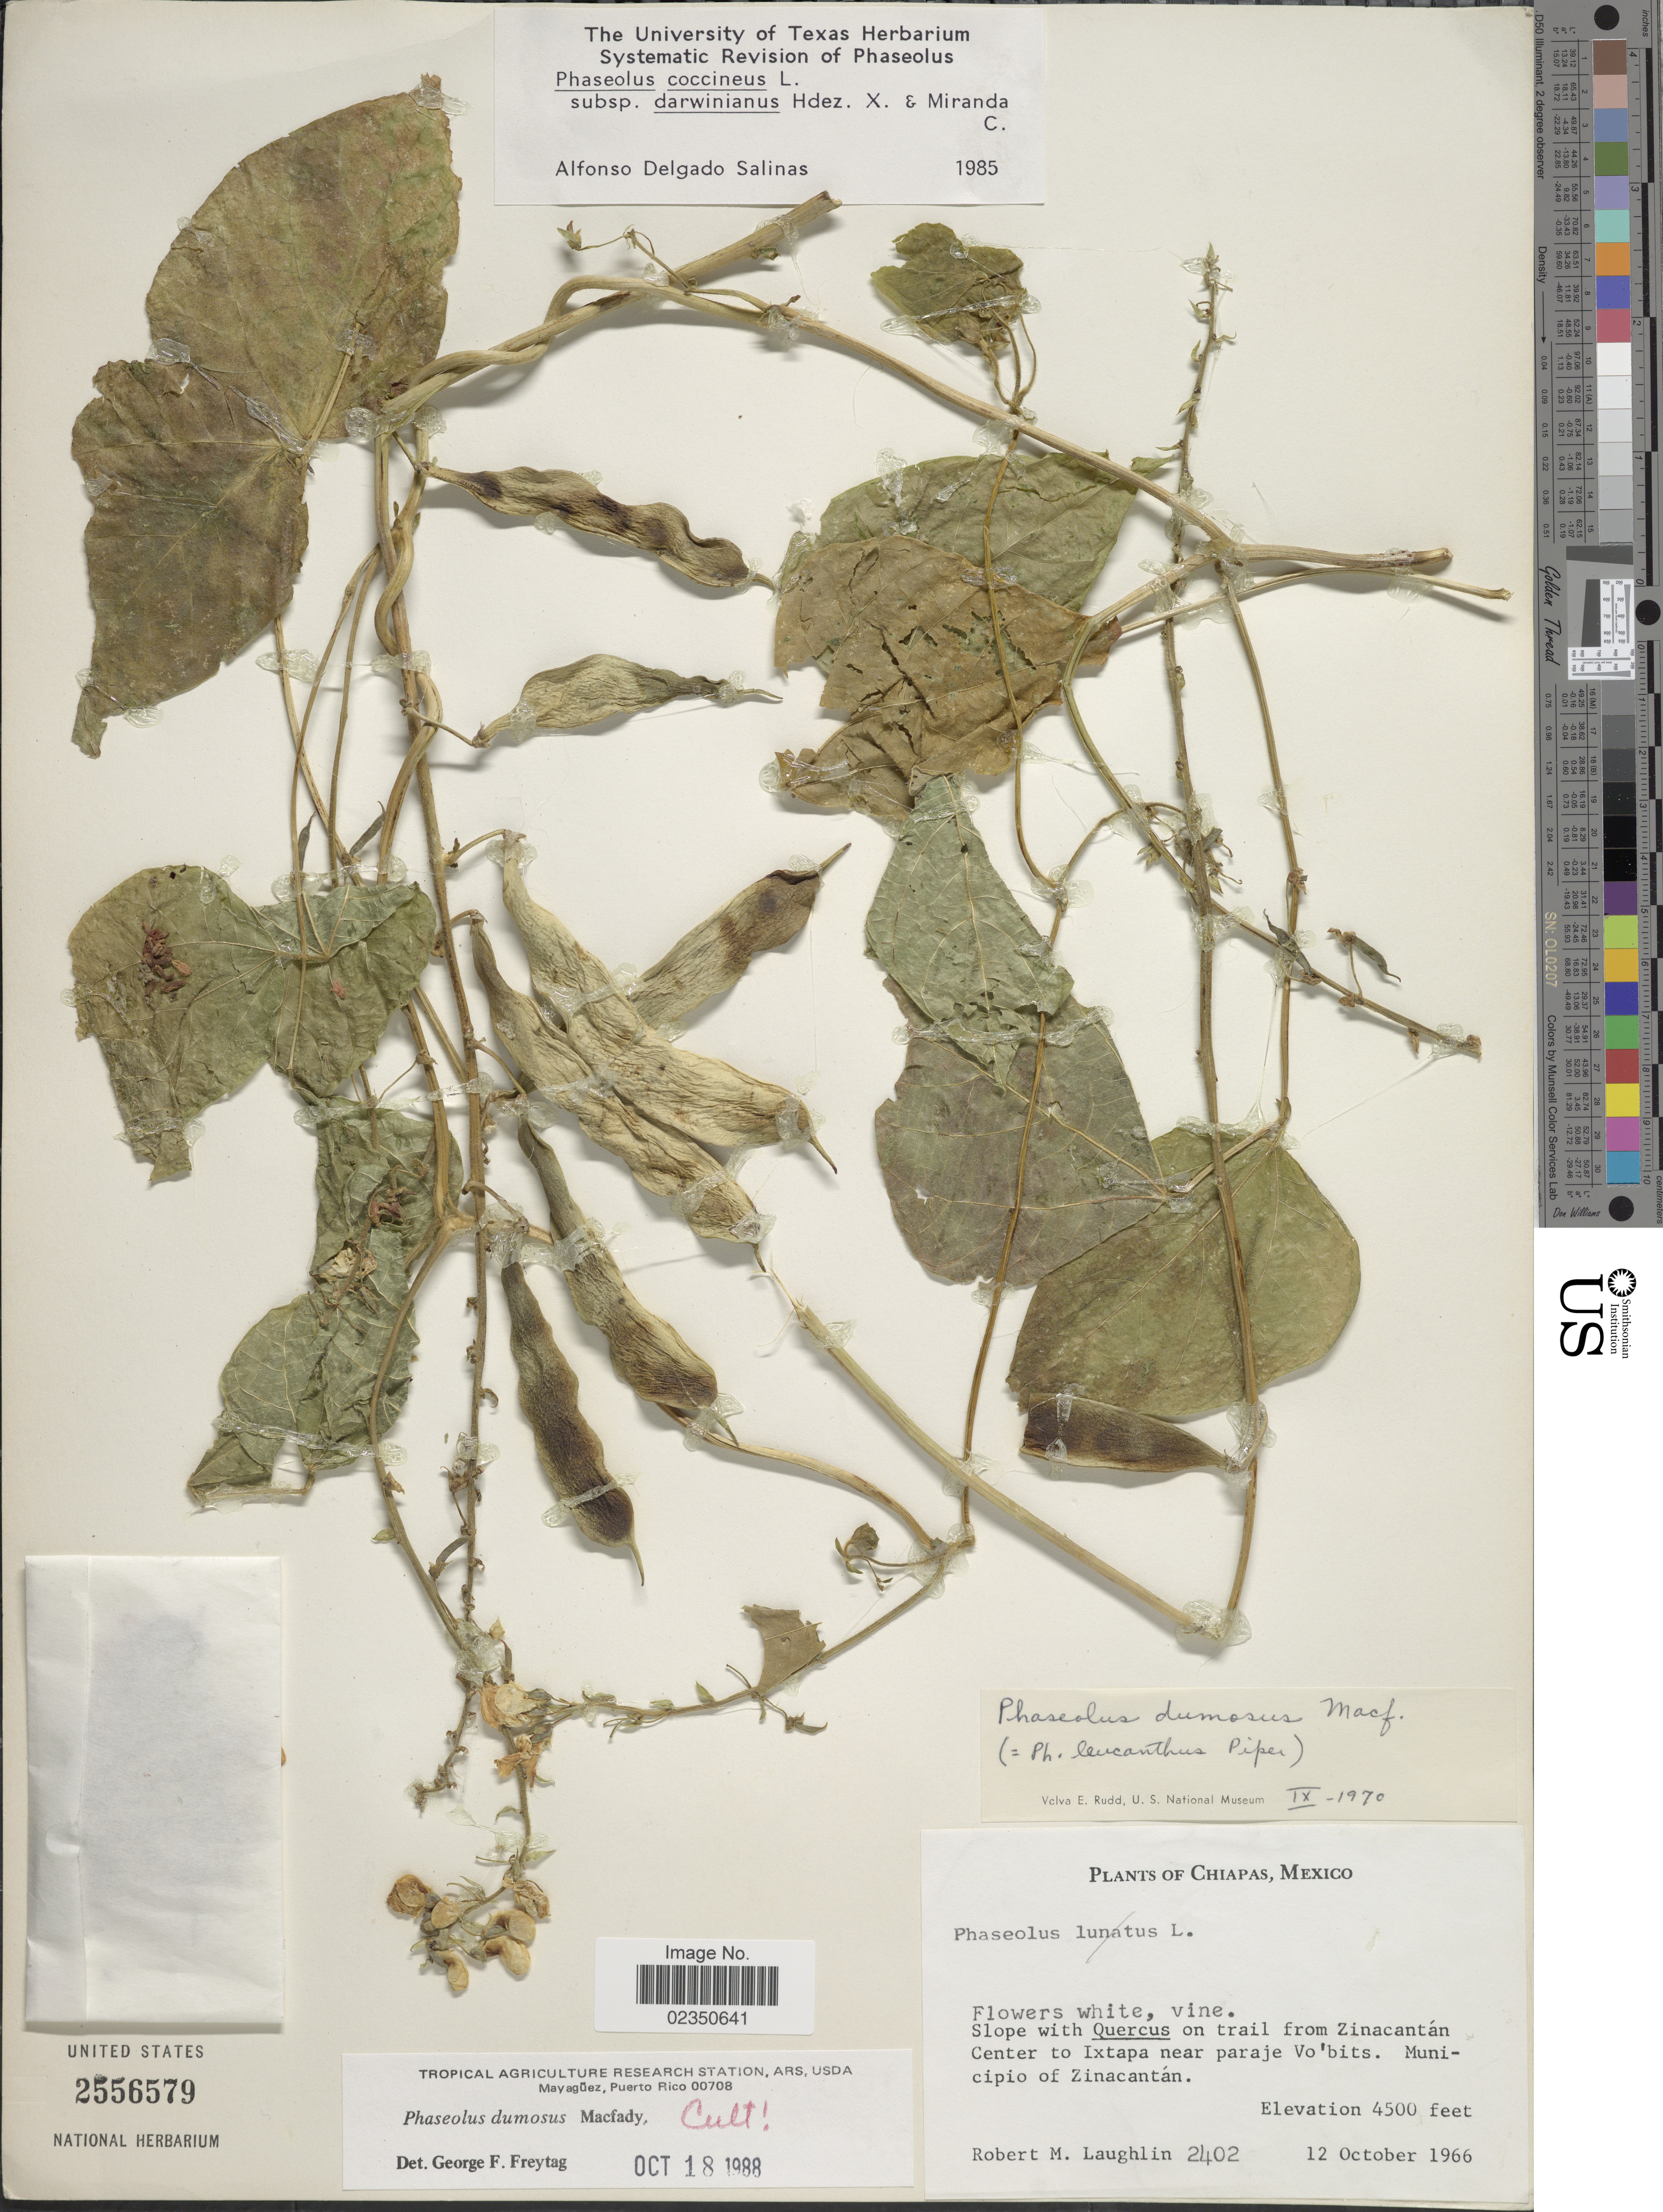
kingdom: Plantae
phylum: Tracheophyta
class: Magnoliopsida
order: Fabales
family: Fabaceae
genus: Phaseolus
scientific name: Phaseolus dumosus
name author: Macfad.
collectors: R. M. Laughlin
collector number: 2402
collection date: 1966-10-12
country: Mexico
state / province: Chiapas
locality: Slope on trail from Zinacantan Center to Ixtapa near paraje Vo'bits, Municipio of Zinacantan.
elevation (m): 1372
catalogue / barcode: US 2556579